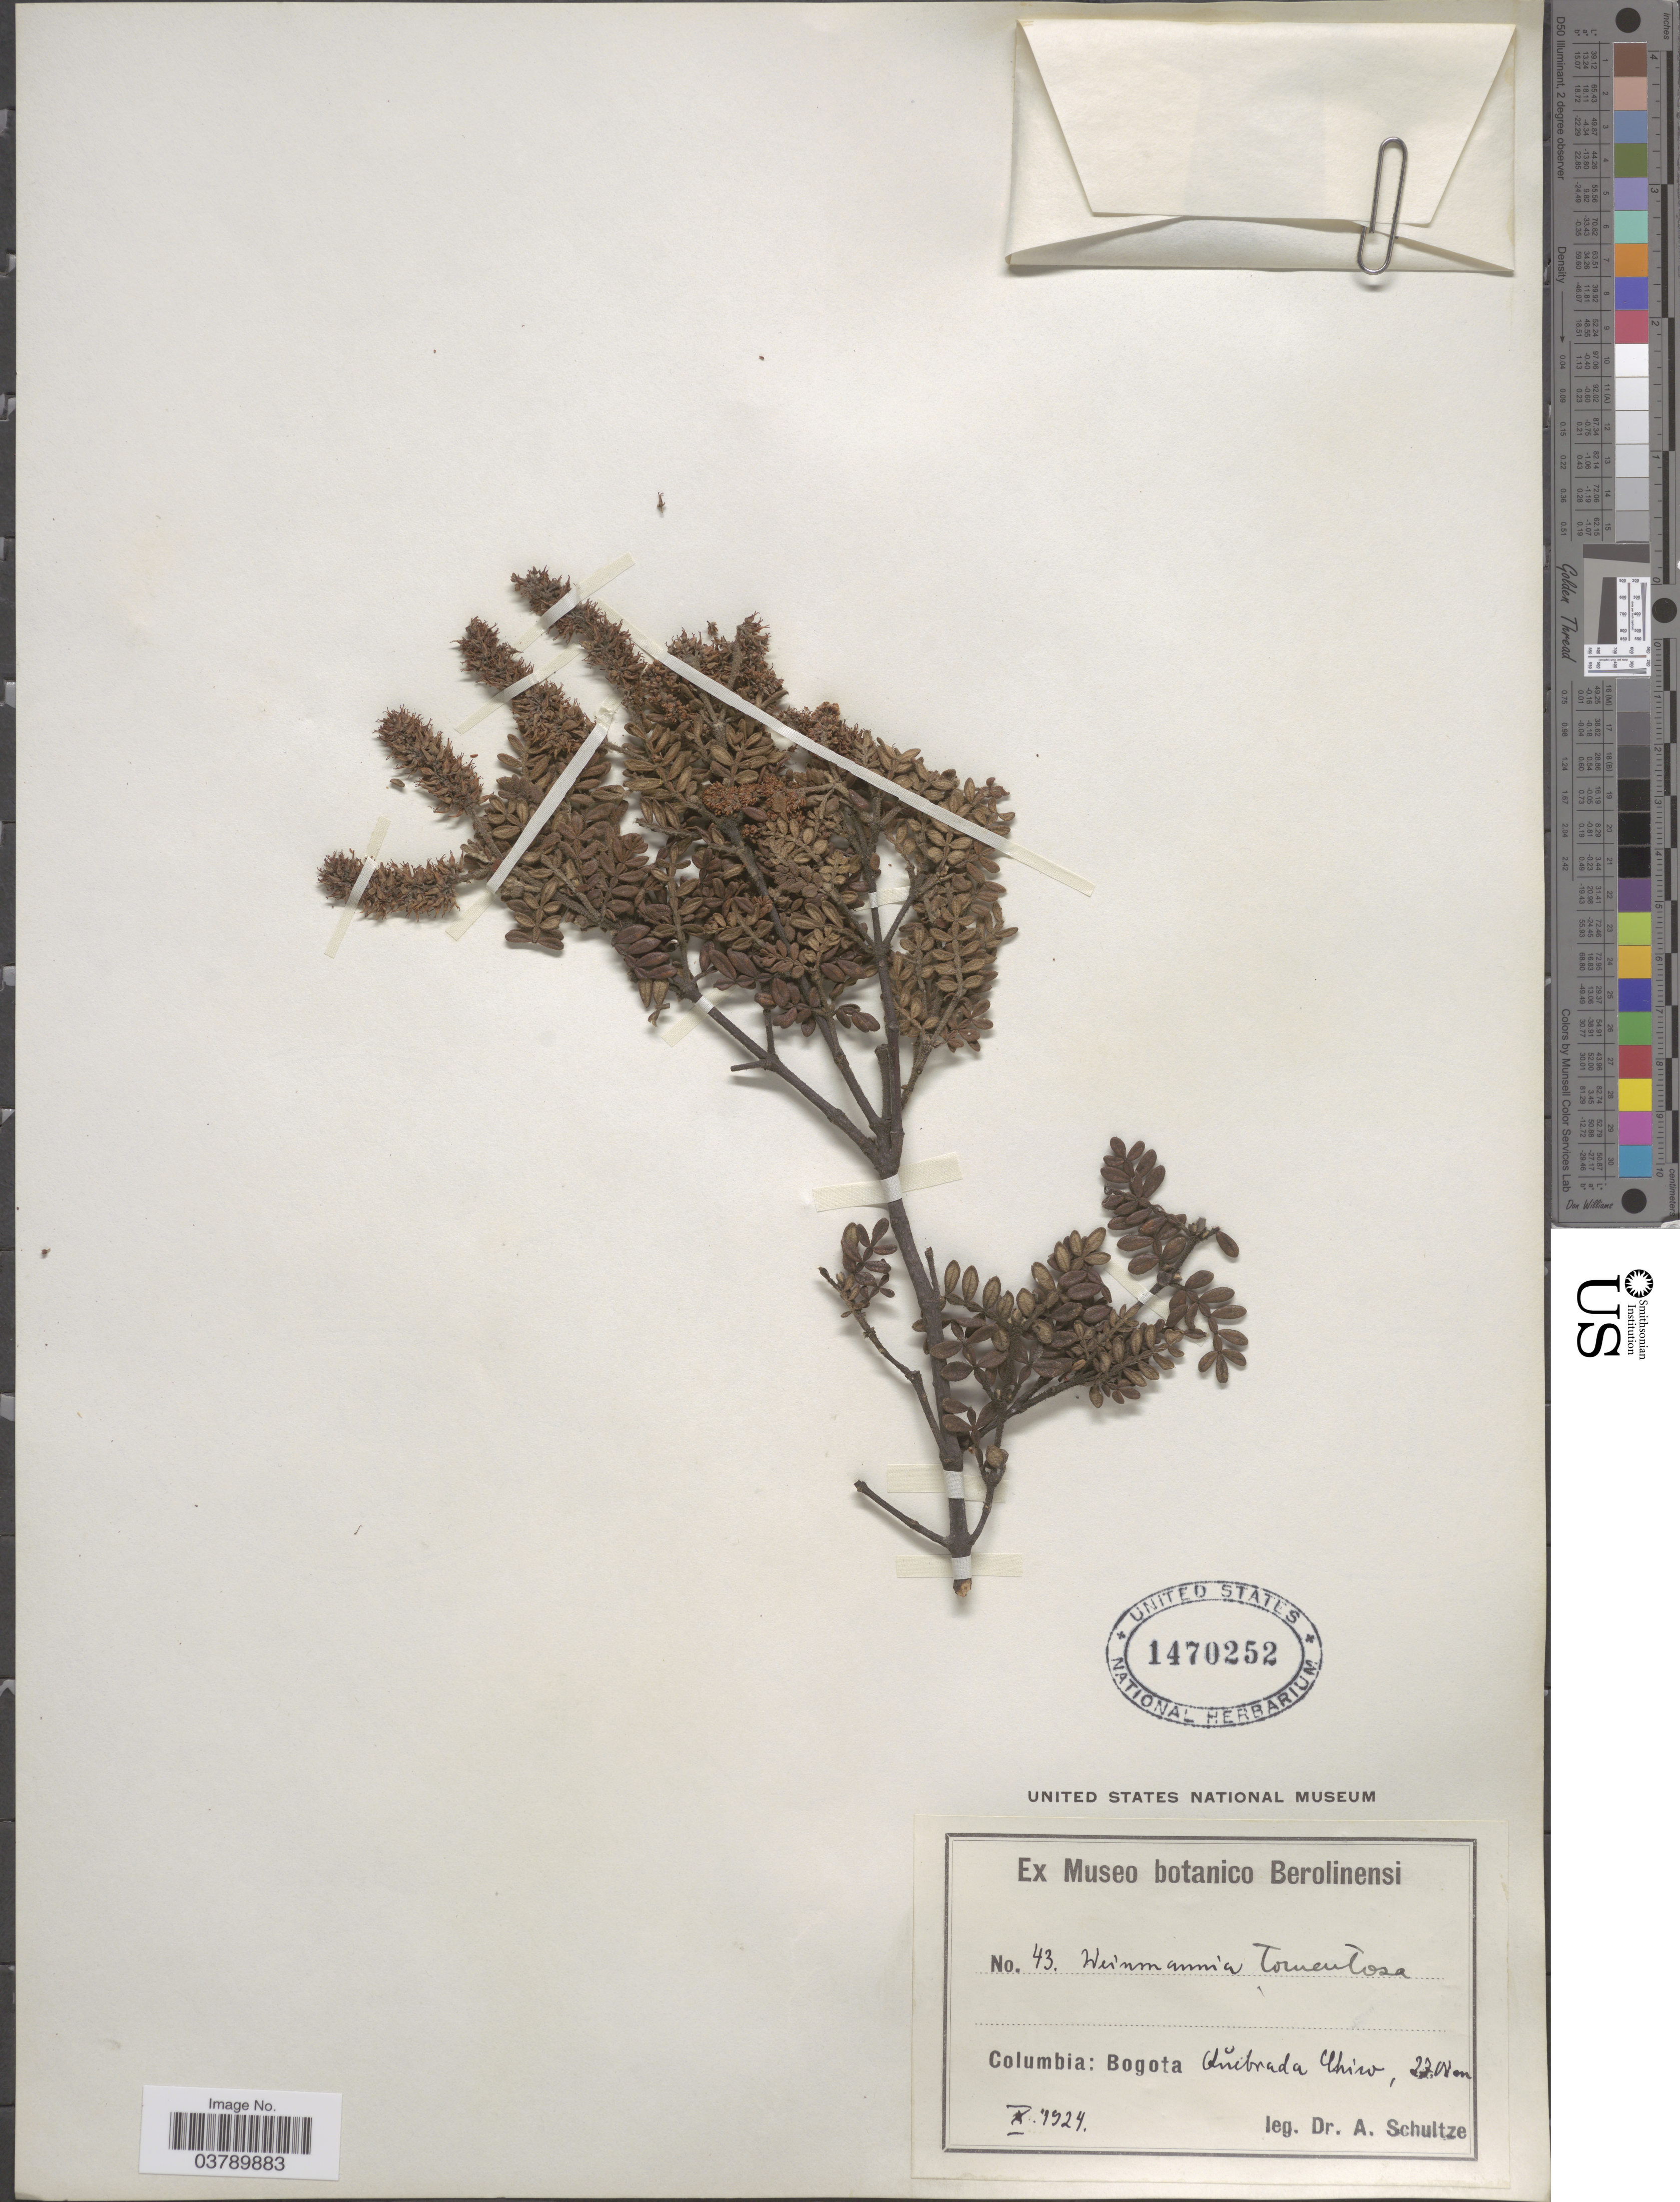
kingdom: Plantae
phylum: Tracheophyta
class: Magnoliopsida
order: Oxalidales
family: Cunoniaceae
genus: Weinmannia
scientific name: Weinmannia tomentosa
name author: L.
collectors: A. Schultze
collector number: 43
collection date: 1924-10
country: Colombia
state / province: Bogota D.C.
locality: Bogota Quebrada Chico.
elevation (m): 2700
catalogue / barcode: US 1470252